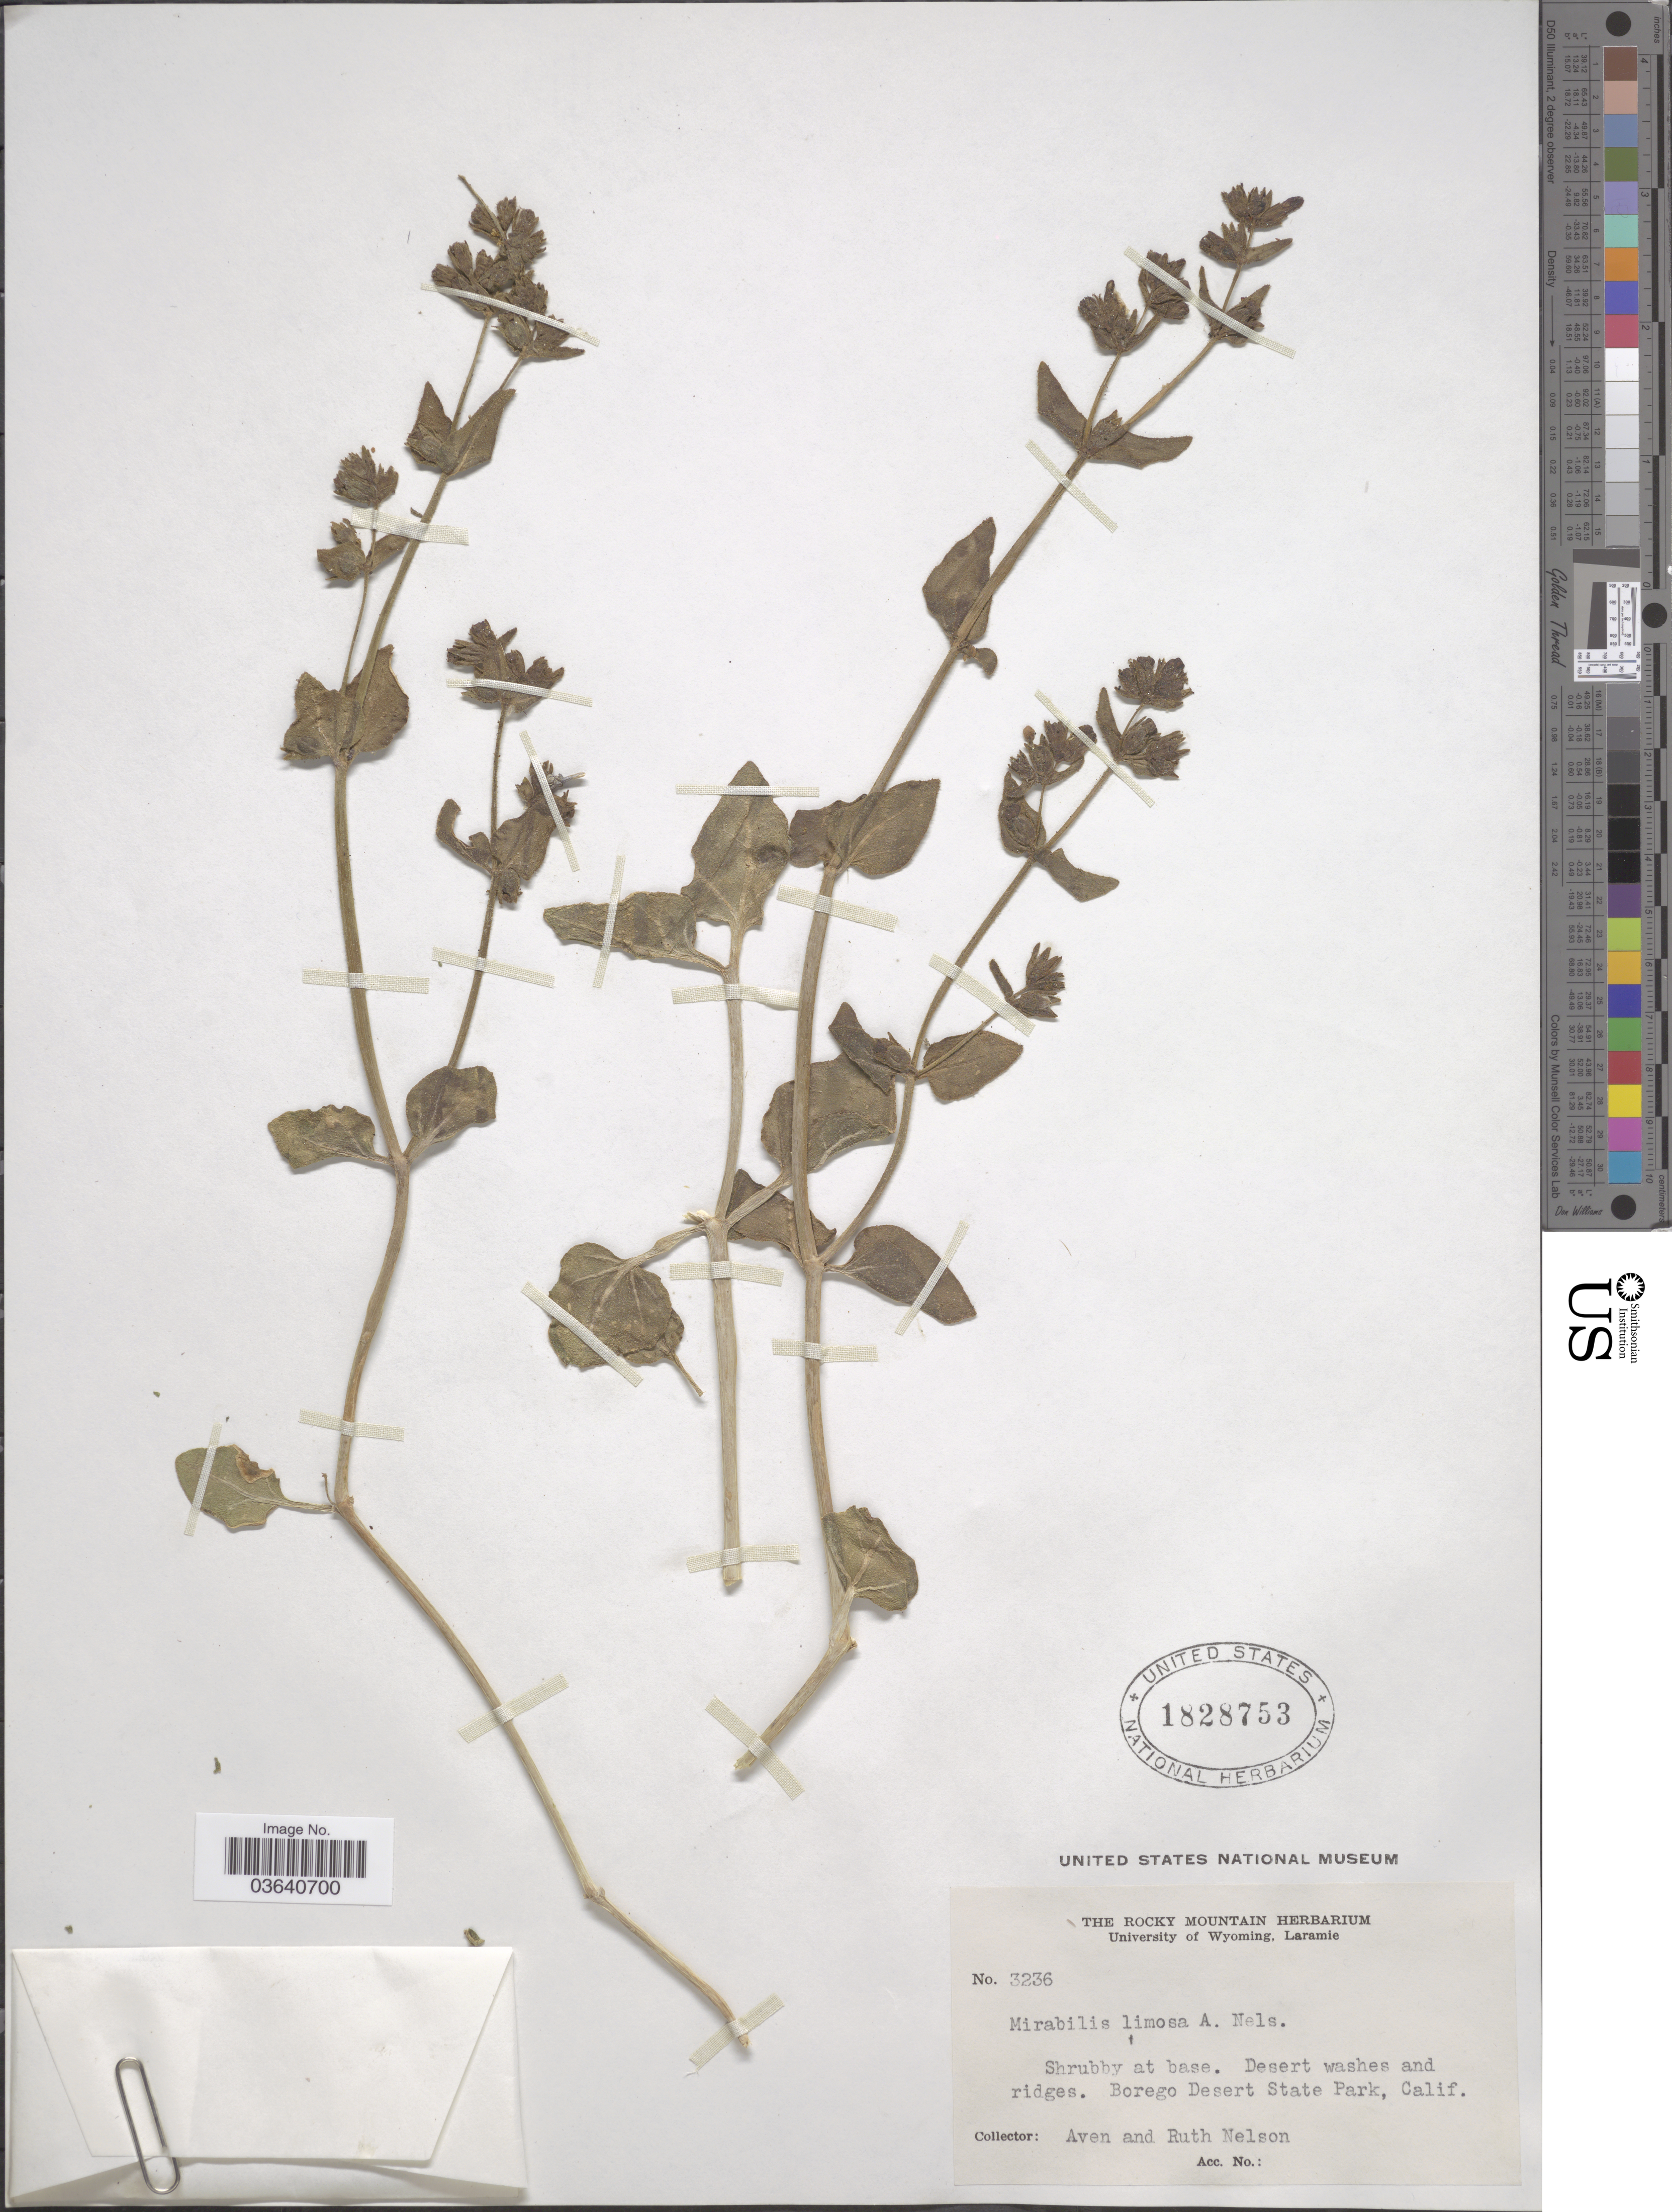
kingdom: Plantae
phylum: Tracheophyta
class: Magnoliopsida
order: Caryophyllales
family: Nyctaginaceae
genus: Mirabilis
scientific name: Mirabilis limosa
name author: A. Nelson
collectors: A. Nelson & R. A. Nelson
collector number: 3236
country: United States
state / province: California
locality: Desert washes and ridges. Borego Desert State Park.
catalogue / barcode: US 1828753